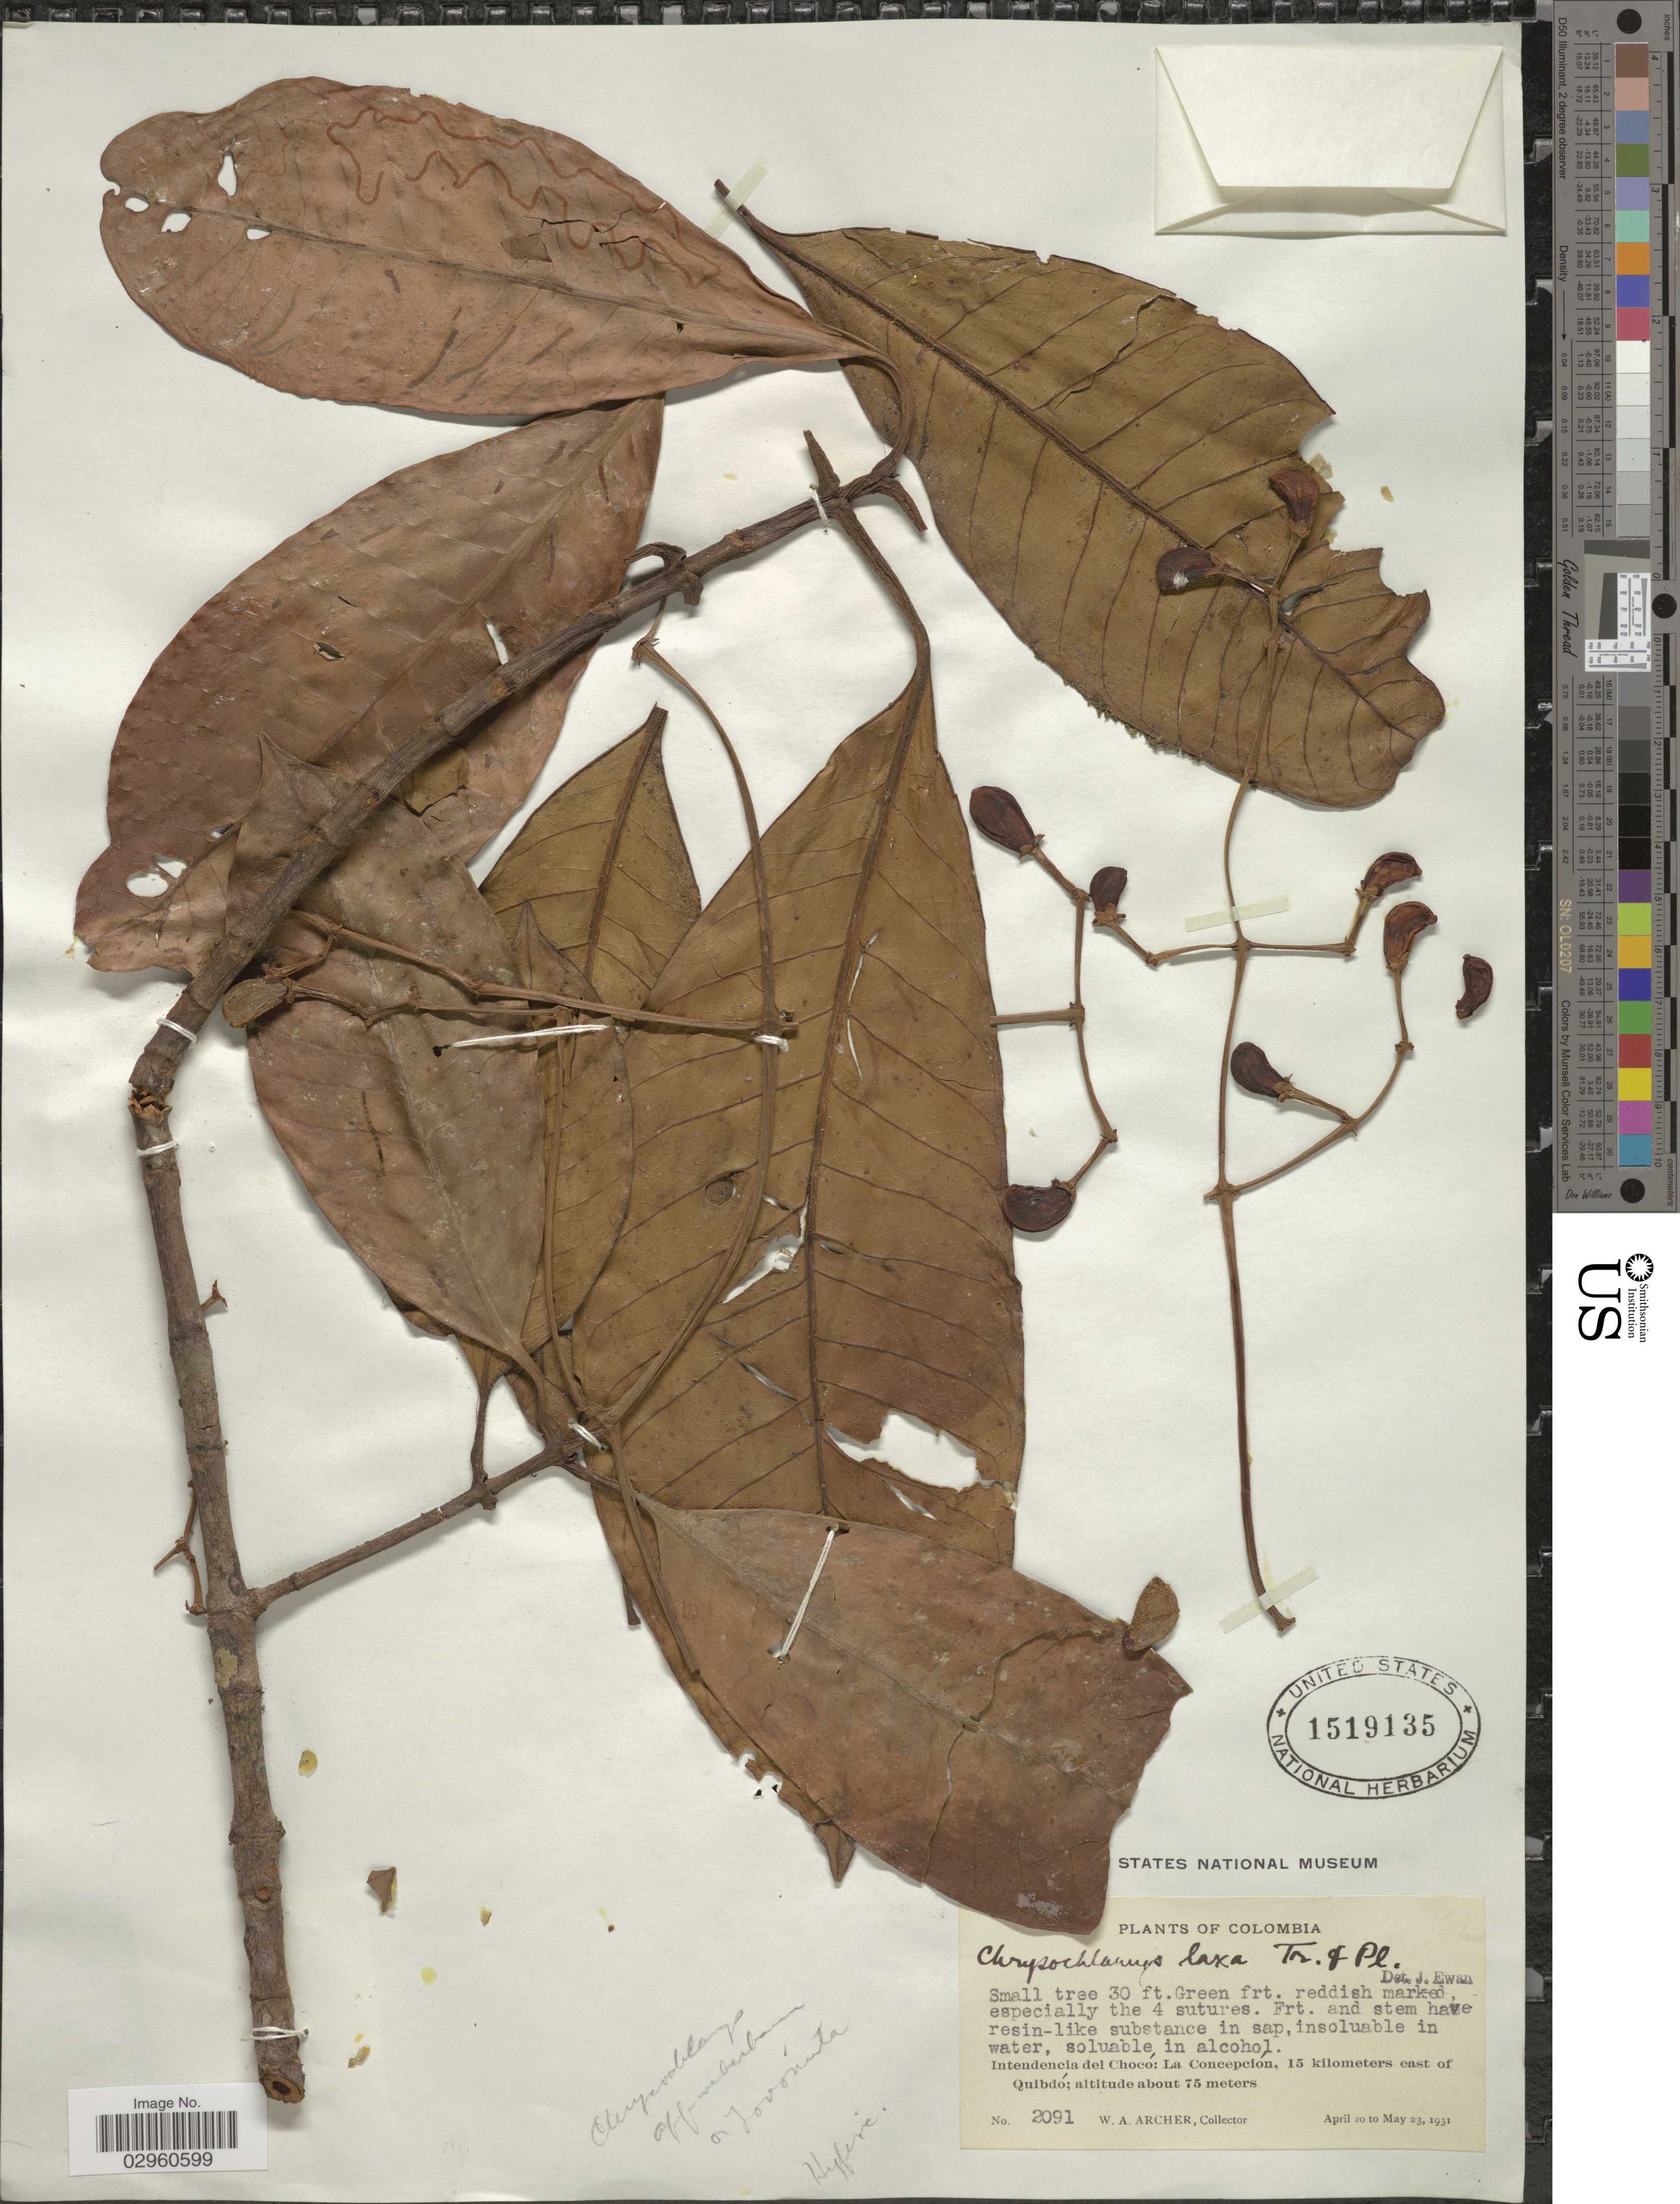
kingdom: Plantae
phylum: Tracheophyta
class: Magnoliopsida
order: Malpighiales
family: Clusiaceae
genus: Chrysochlamys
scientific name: Chrysochlamys laxa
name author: Planch. & Triana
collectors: W. Archer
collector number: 2091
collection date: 1931-04-20/1931-05-23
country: Colombia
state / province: Chocó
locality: Intendencia del Chocó: La Concepción, 15 kilometers east of Quibdó.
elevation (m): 75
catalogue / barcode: US 1519135